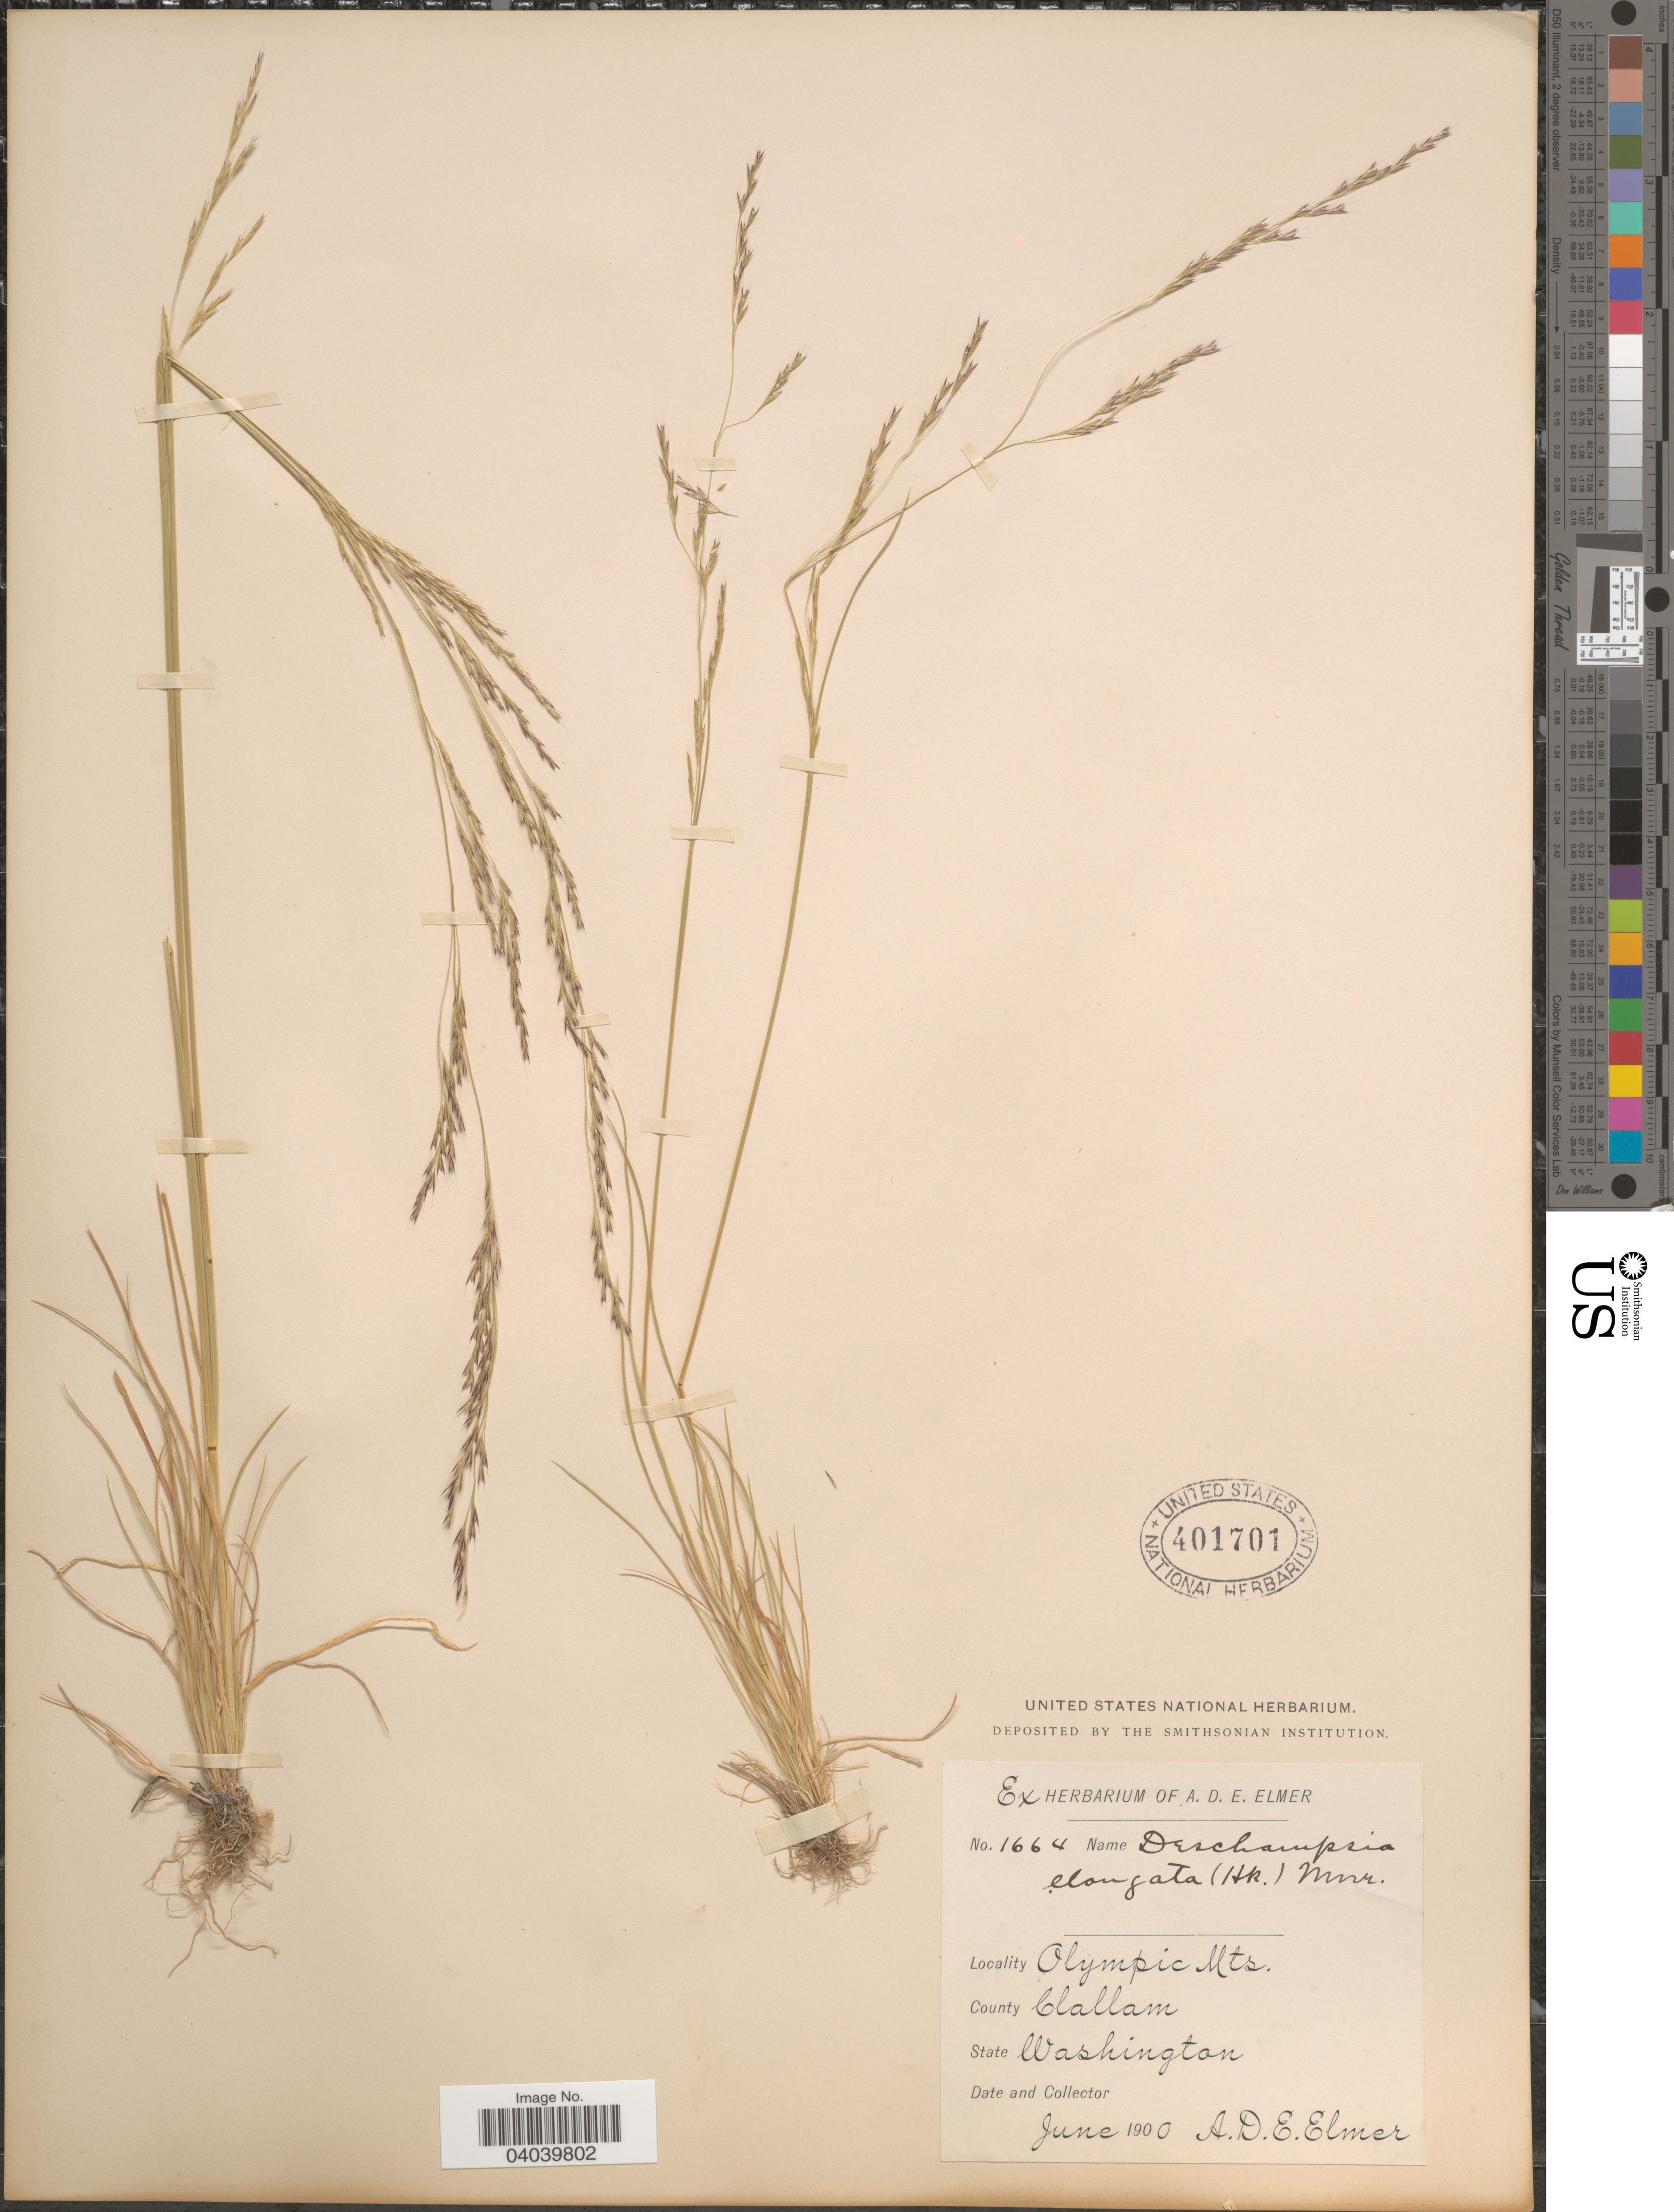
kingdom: Plantae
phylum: Tracheophyta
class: Liliopsida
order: Poales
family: Poaceae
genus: Deschampsia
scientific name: Deschampsia elongata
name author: (Hook.) Munro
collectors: A. D. E. Elmer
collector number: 1664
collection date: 1900-06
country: United States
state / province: Washington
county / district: Clallam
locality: Olympic Mts. County Clallam.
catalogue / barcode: US 401701